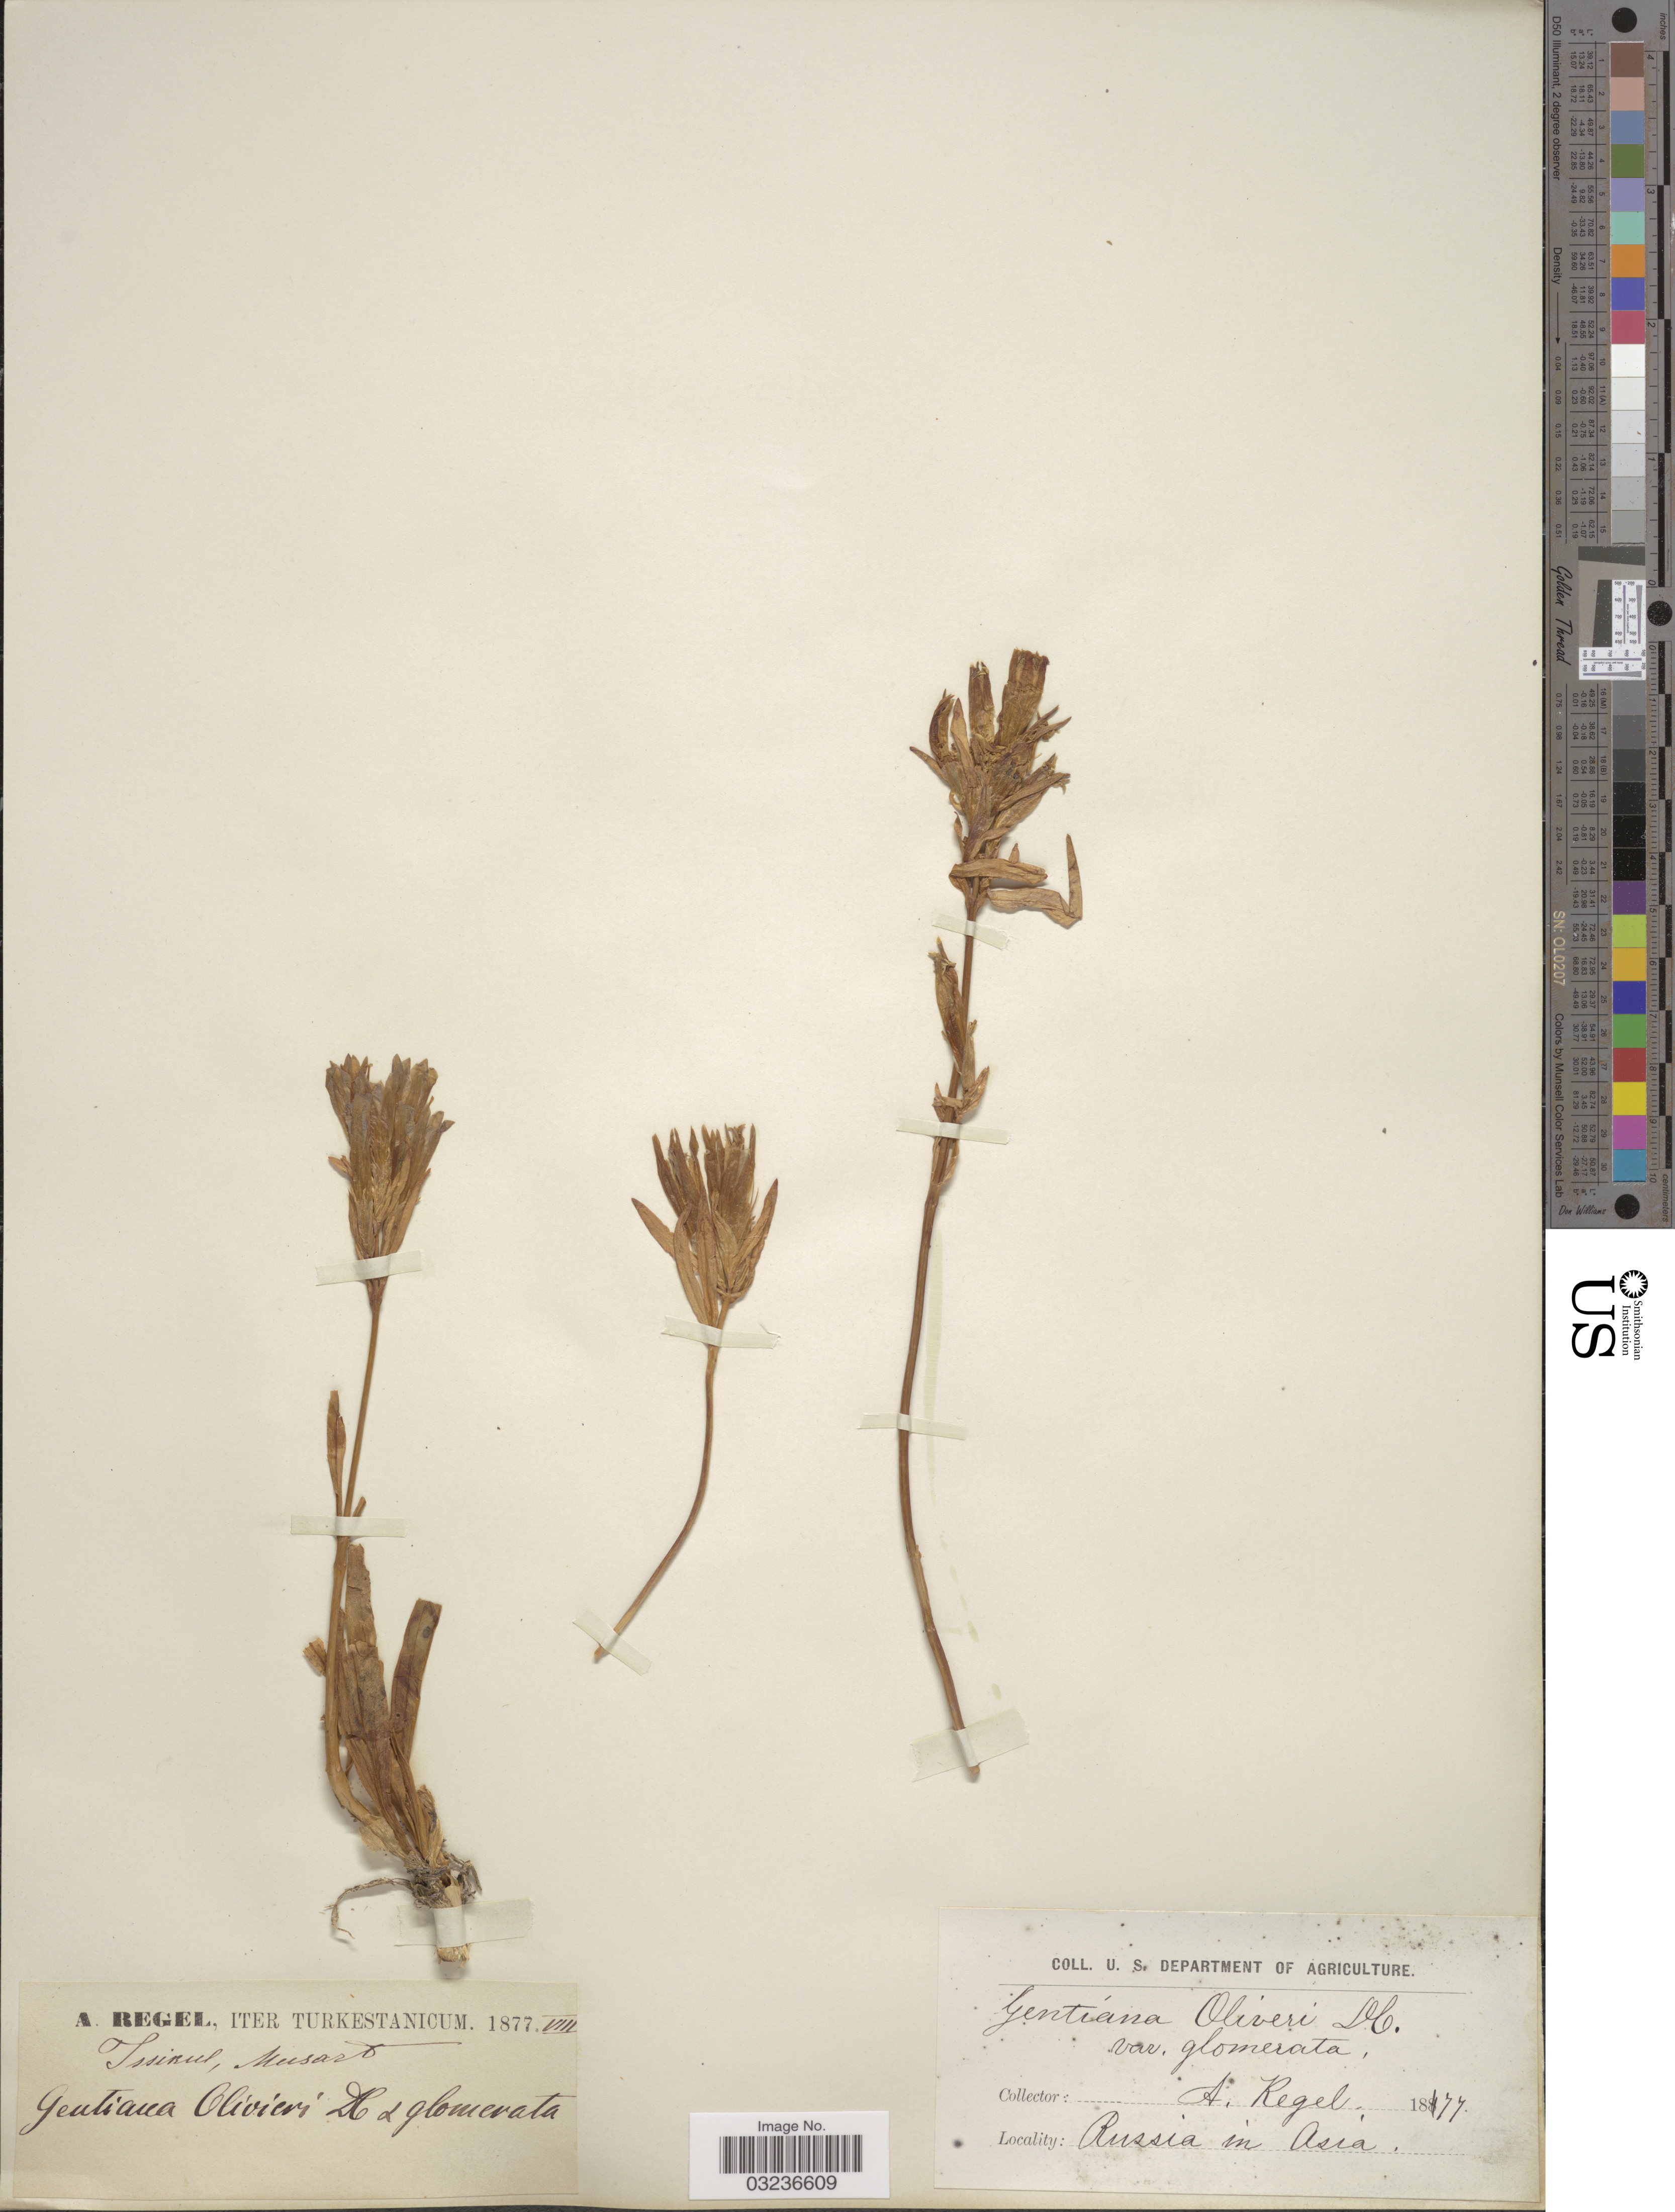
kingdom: Plantae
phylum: Tracheophyta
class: Magnoliopsida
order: Gentianales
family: Gentianaceae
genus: Gentiana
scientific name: Gentiana decumbens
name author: L. f.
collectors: A. Regel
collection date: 1877-08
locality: Tssirul, Musart. [interpreted] Turkestanicum.